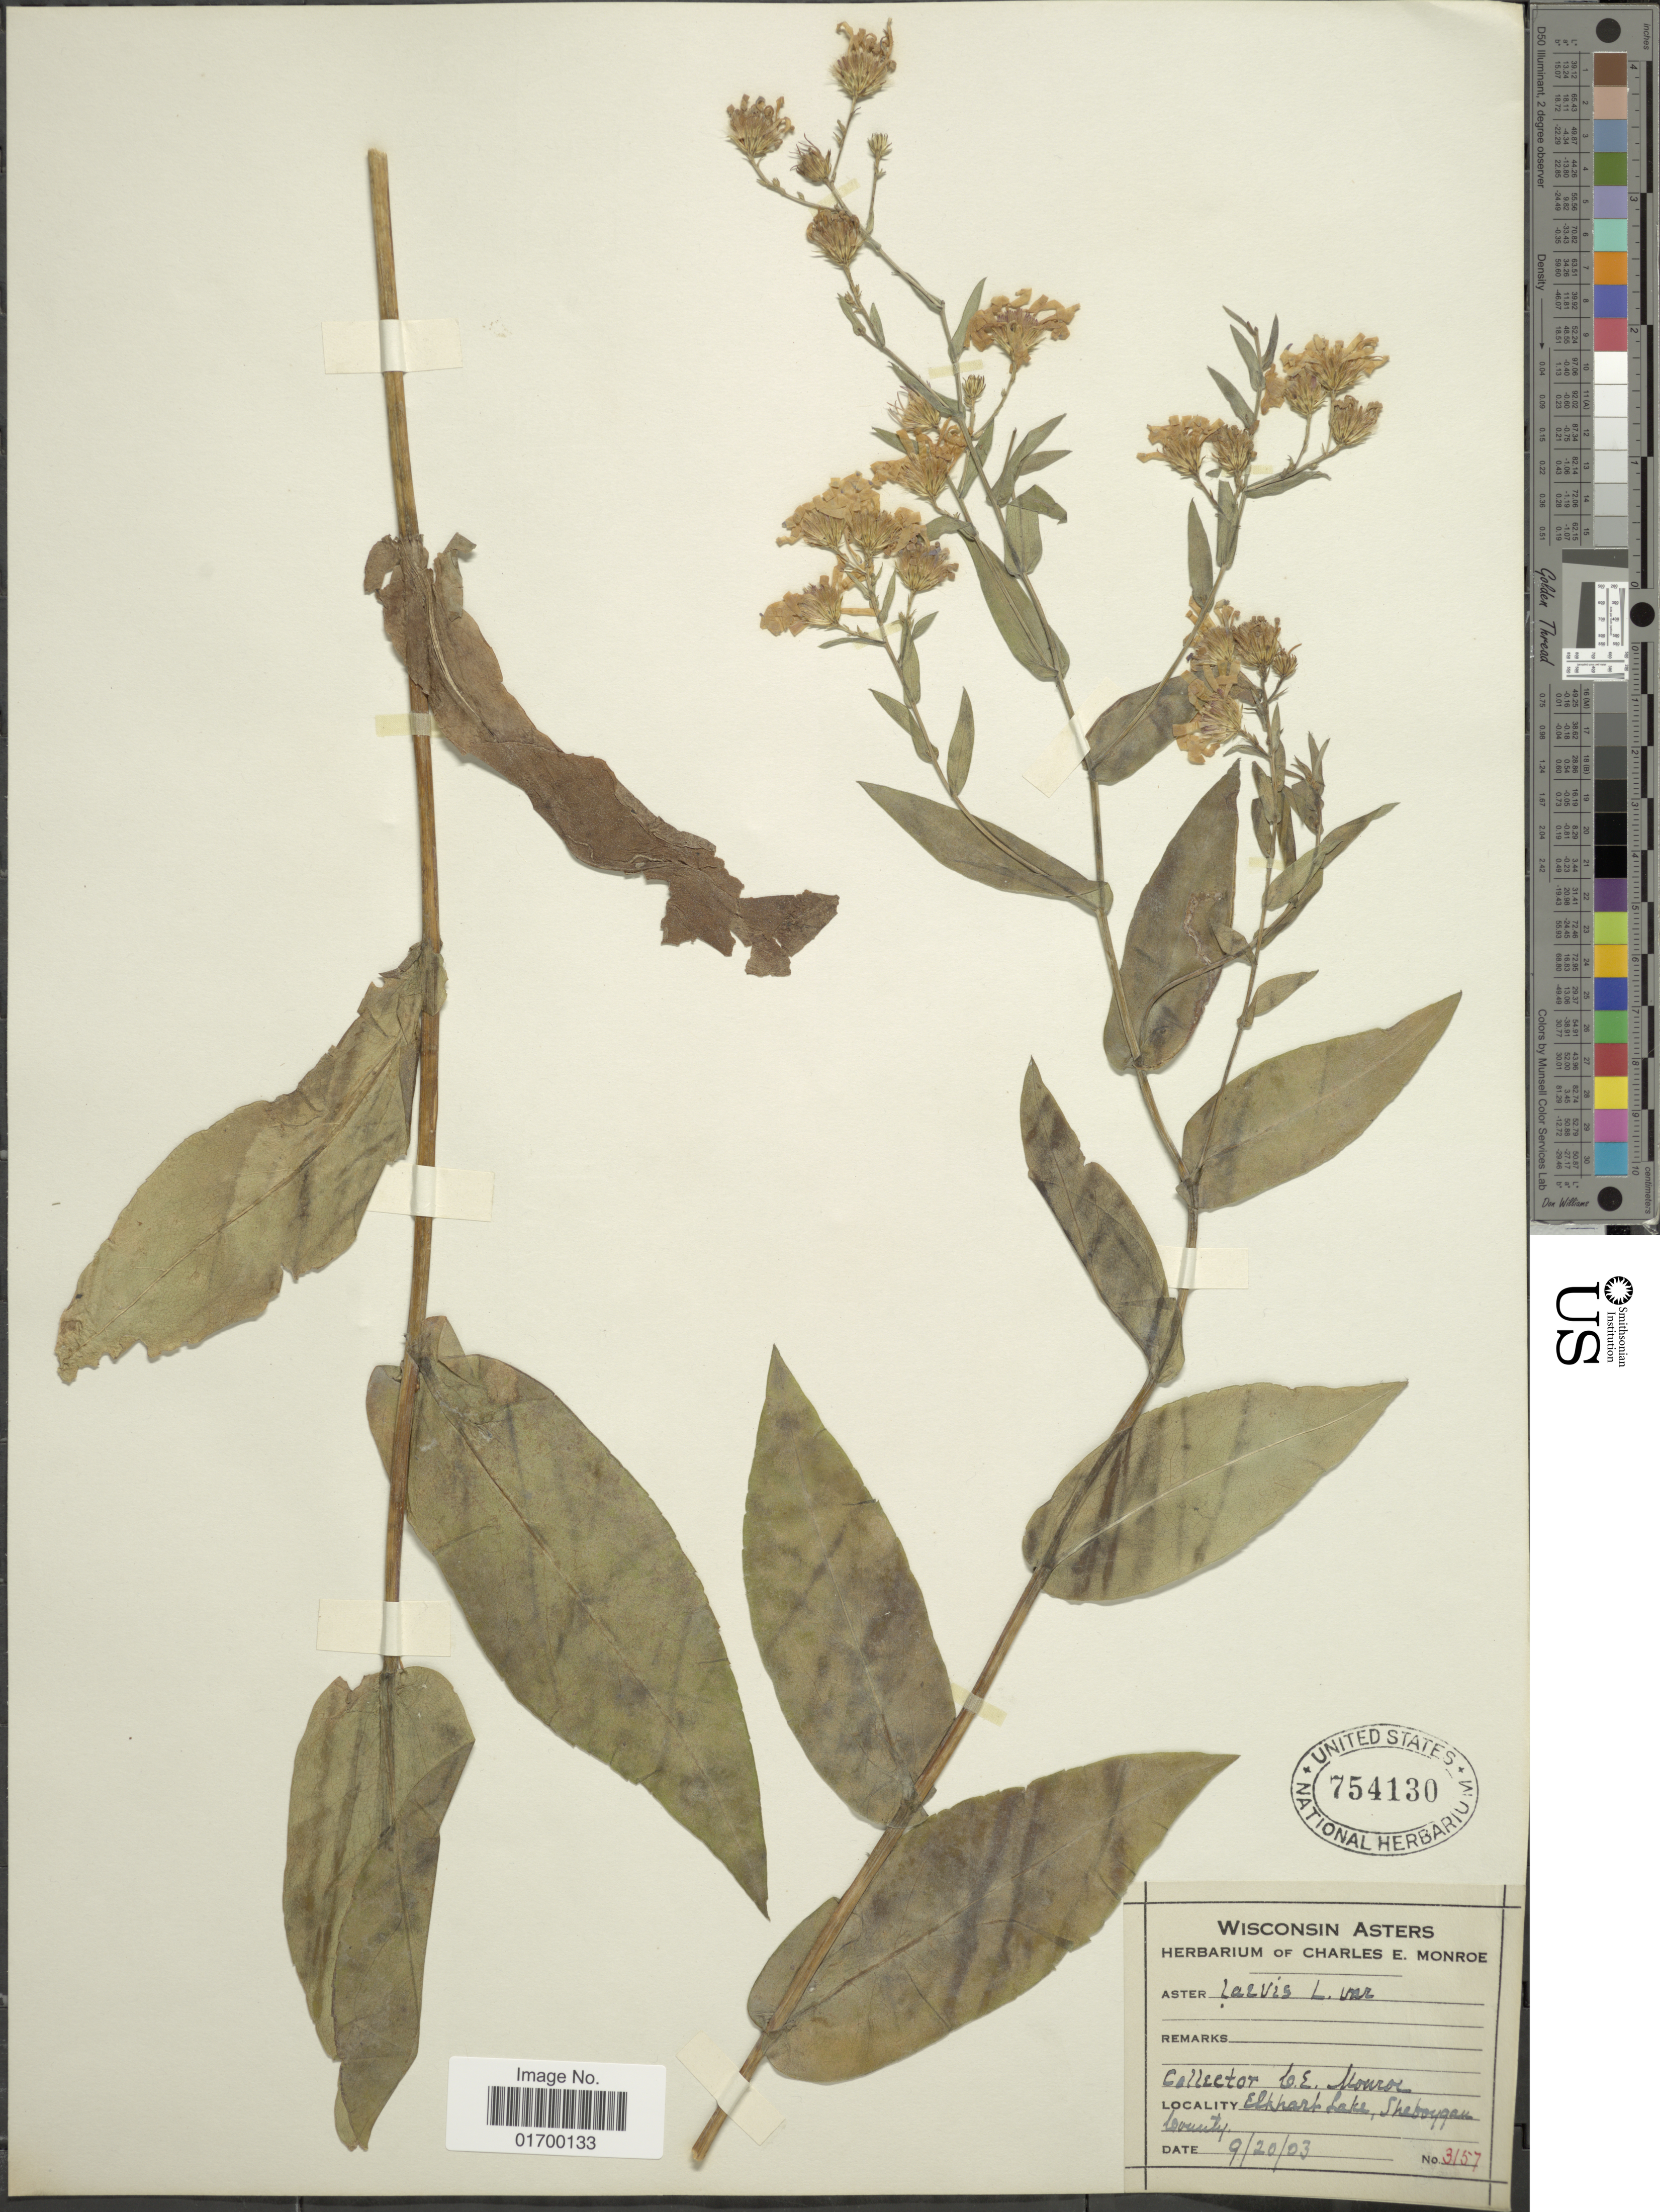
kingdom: Plantae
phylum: Tracheophyta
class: Magnoliopsida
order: Asterales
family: Asteraceae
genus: Symphyotrichum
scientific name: Symphyotrichum laeve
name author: (L.) Á. Löve & D. Löve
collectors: C. Monroe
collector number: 3157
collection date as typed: Transcribed d/m/y: 20/9/3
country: United States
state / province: Wisconsin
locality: Elkhart Lake, Sheboygan County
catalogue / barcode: US 754130